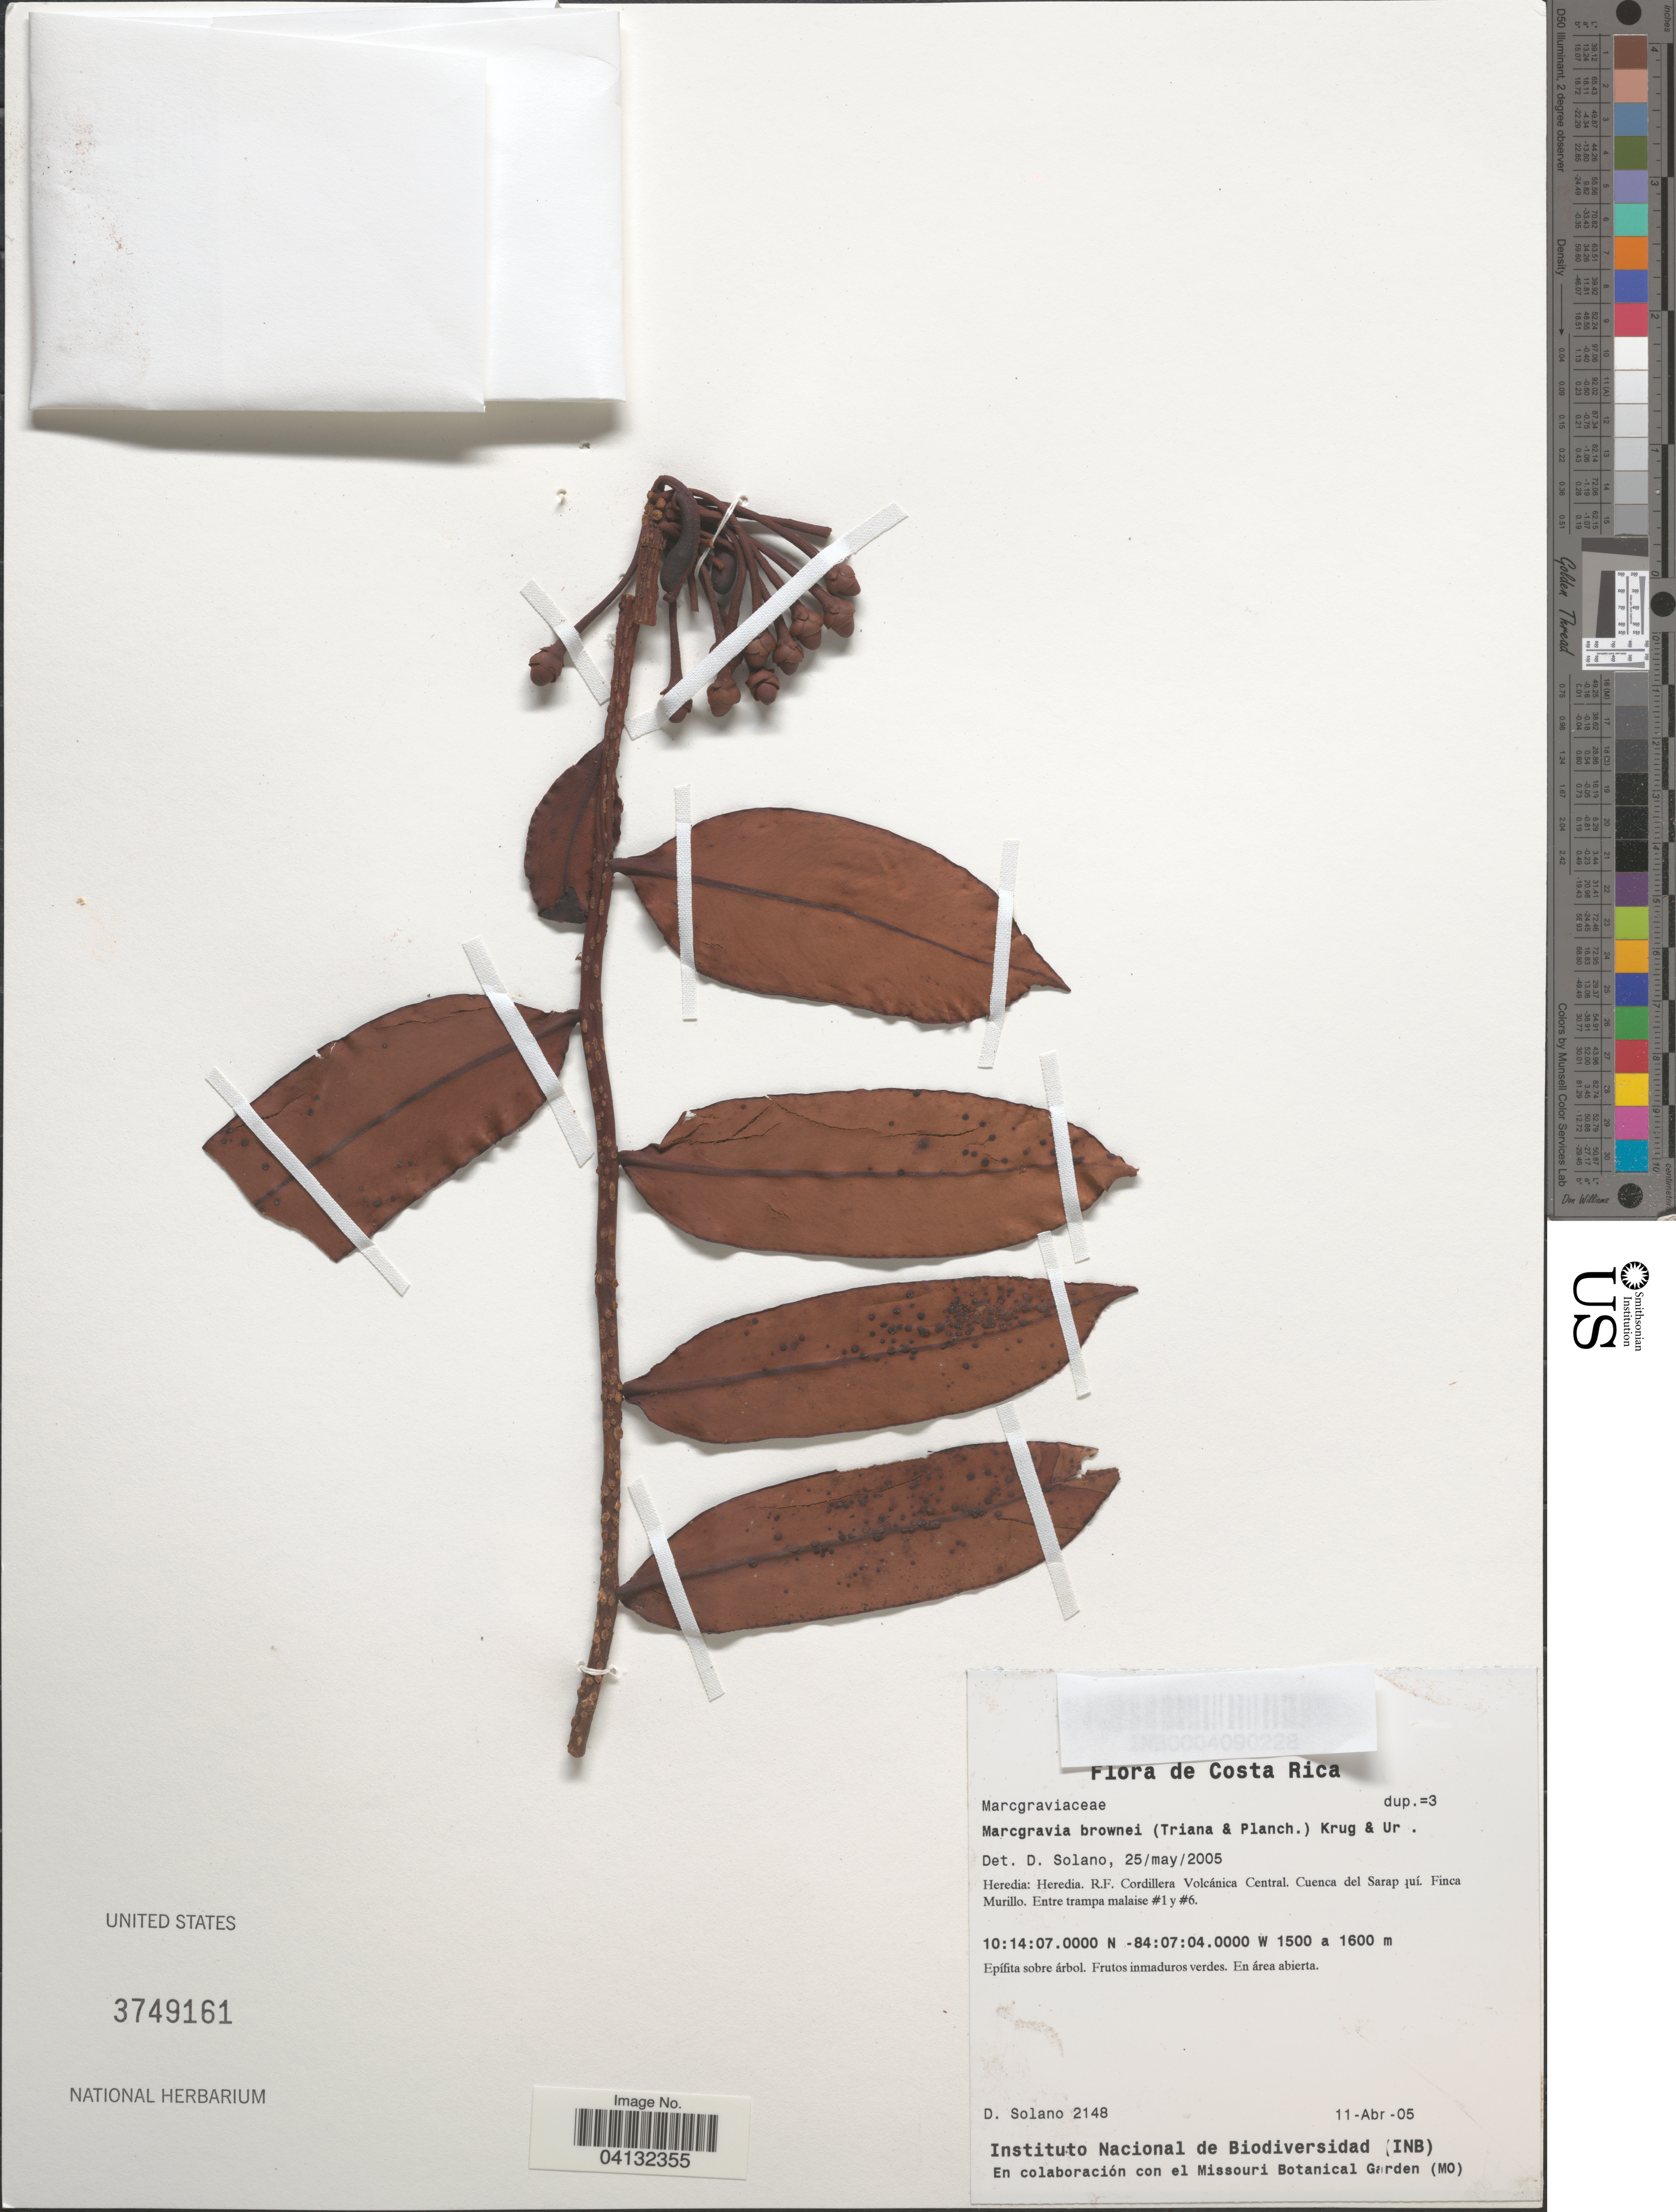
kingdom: Plantae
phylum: Tracheophyta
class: Magnoliopsida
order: Ericales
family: Marcgraviaceae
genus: Marcgravia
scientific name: Marcgravia brownei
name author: (Triana & Planch.) Krug & Urb.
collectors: D. Solano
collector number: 2148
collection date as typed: Transcribed d/m/y: 11/4/5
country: Costa Rica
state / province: Heredia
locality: Heredia. R.F. Cordillera Volcánica Central. Cuenca del Sarapiquí. Finca Murillo. Entra trampa malaise #1 y #6.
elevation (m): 1500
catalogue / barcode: US 3749161